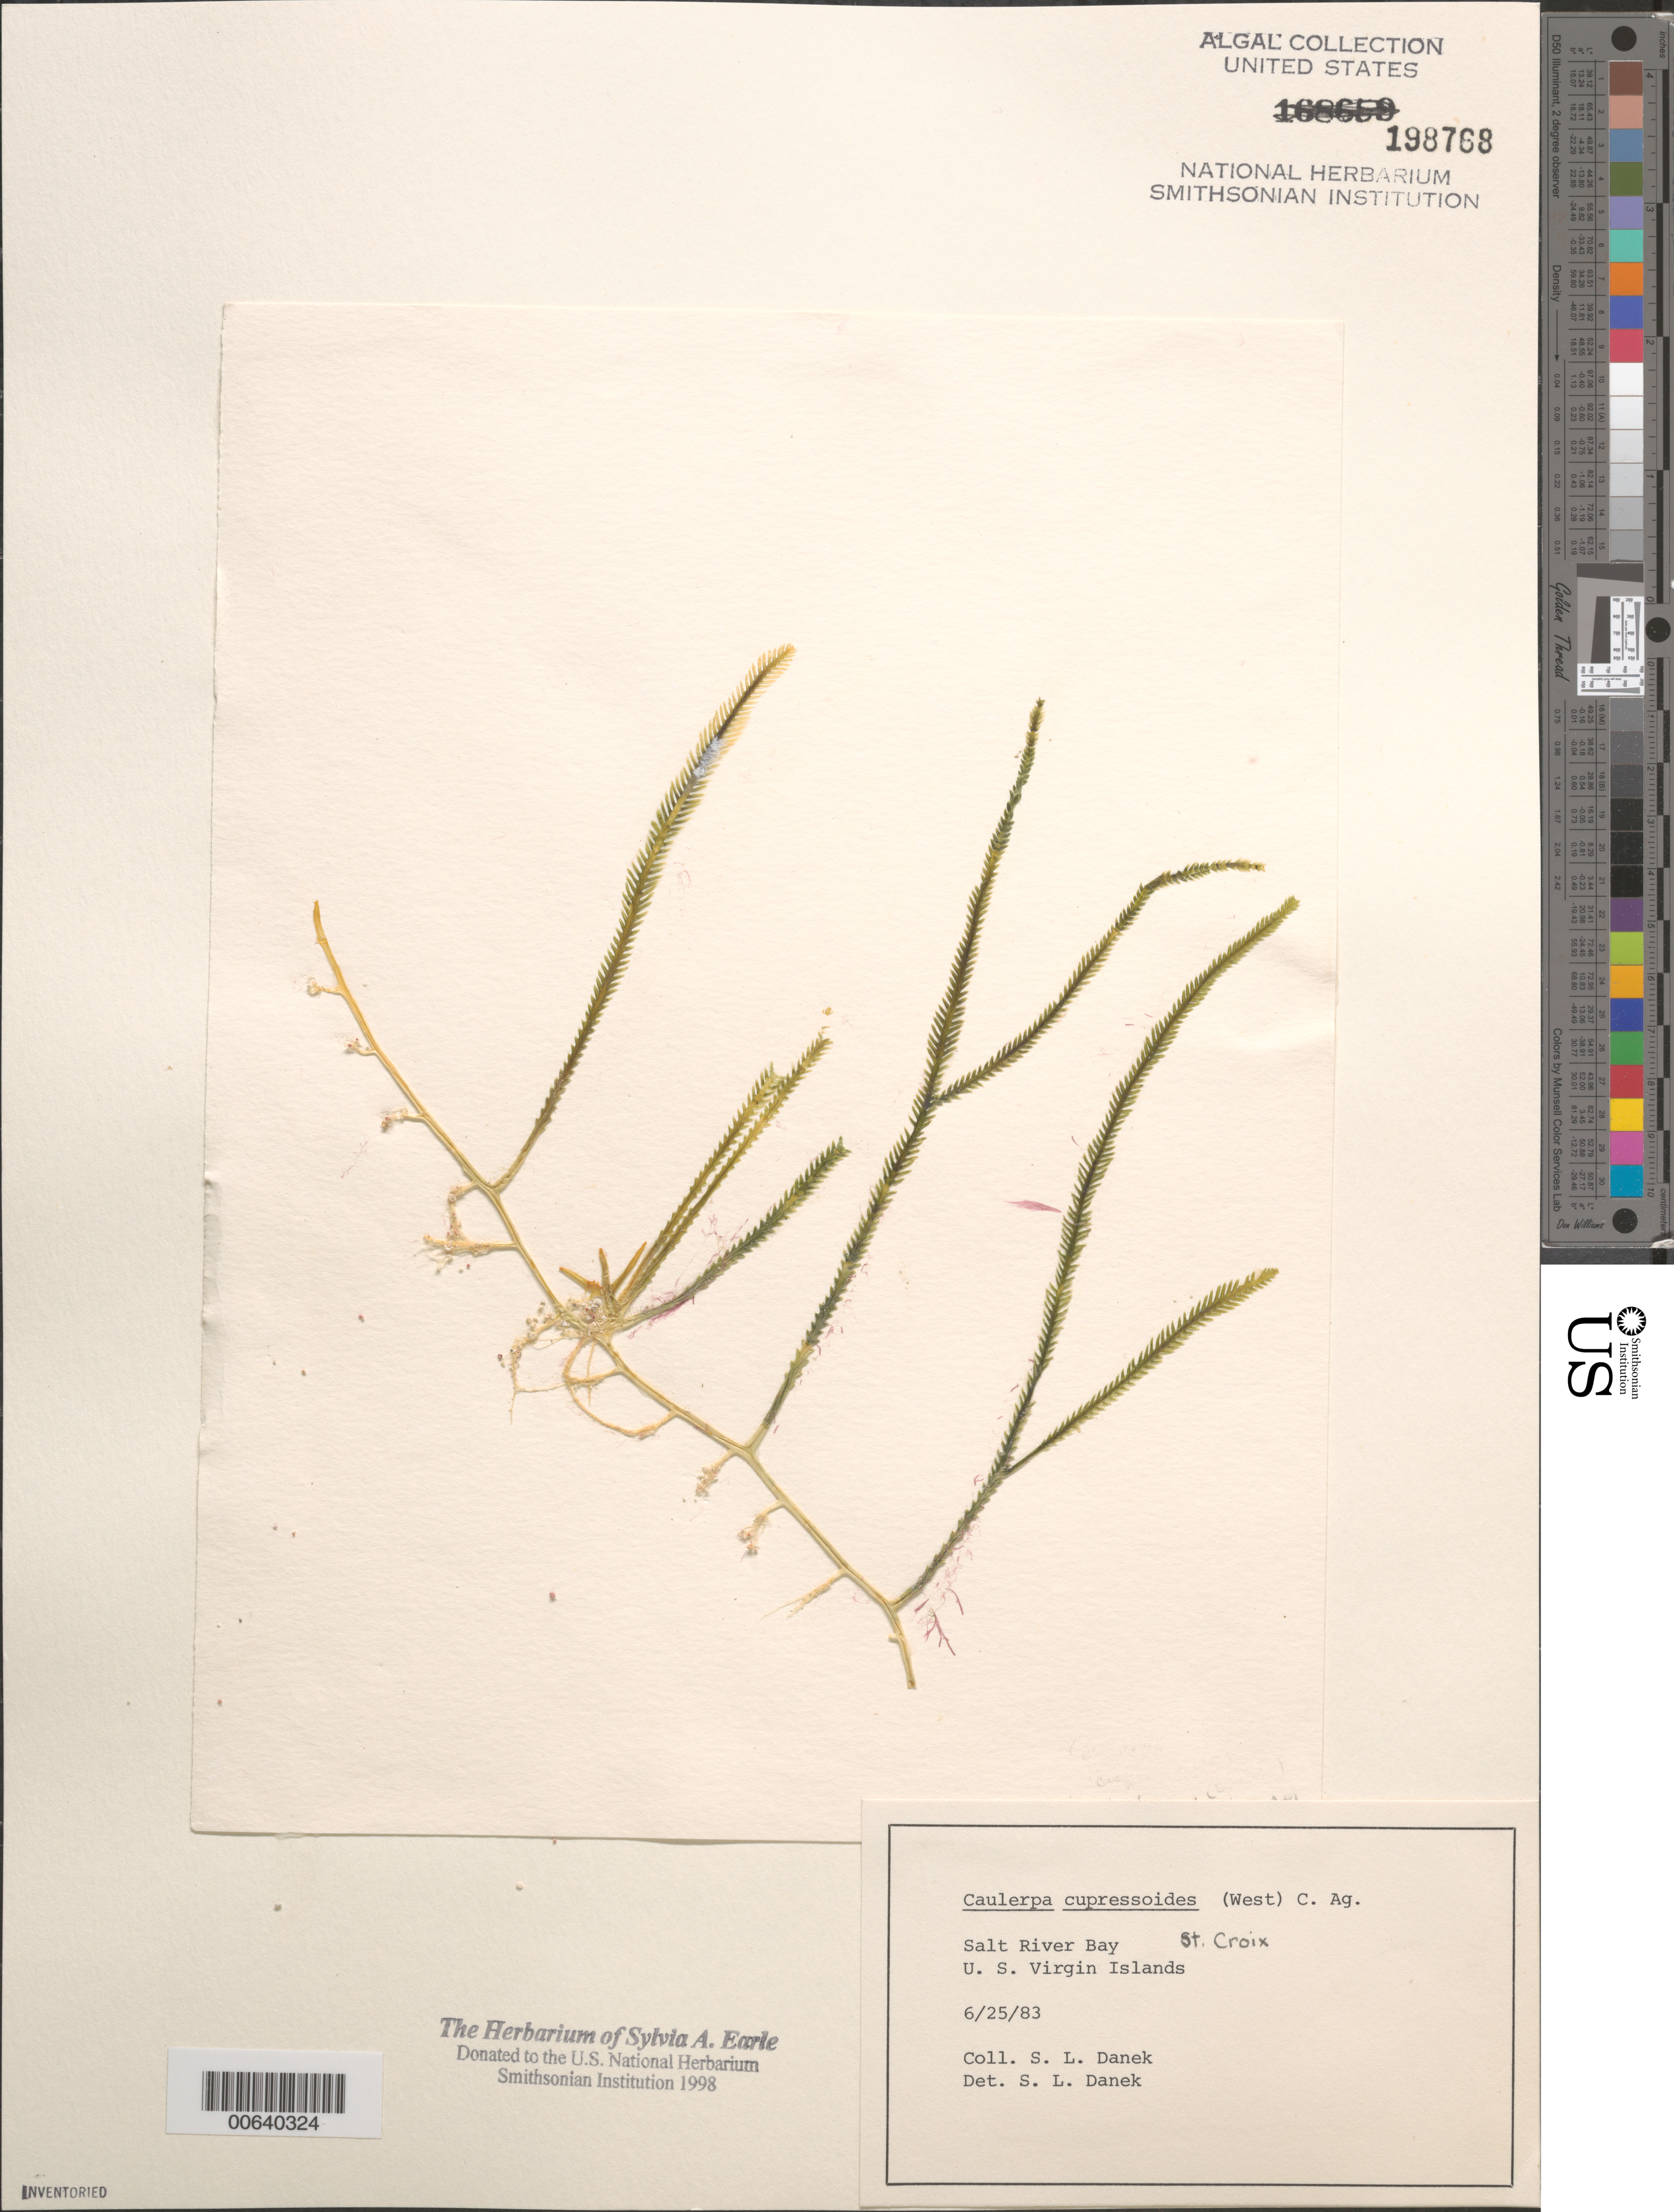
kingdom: Plantae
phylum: Chlorophyta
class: Ulvophyceae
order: Bryopsidales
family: Caulerpaceae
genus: Caulerpa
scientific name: Caulerpa cupressoides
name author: (Vahl) C. Agardh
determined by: Danek, S. L.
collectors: S. Danek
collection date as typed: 25 Jun 1983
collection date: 1983-06-25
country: U.S. Virgin Islands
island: St. Croix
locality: Salt River Bay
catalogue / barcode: US 198768